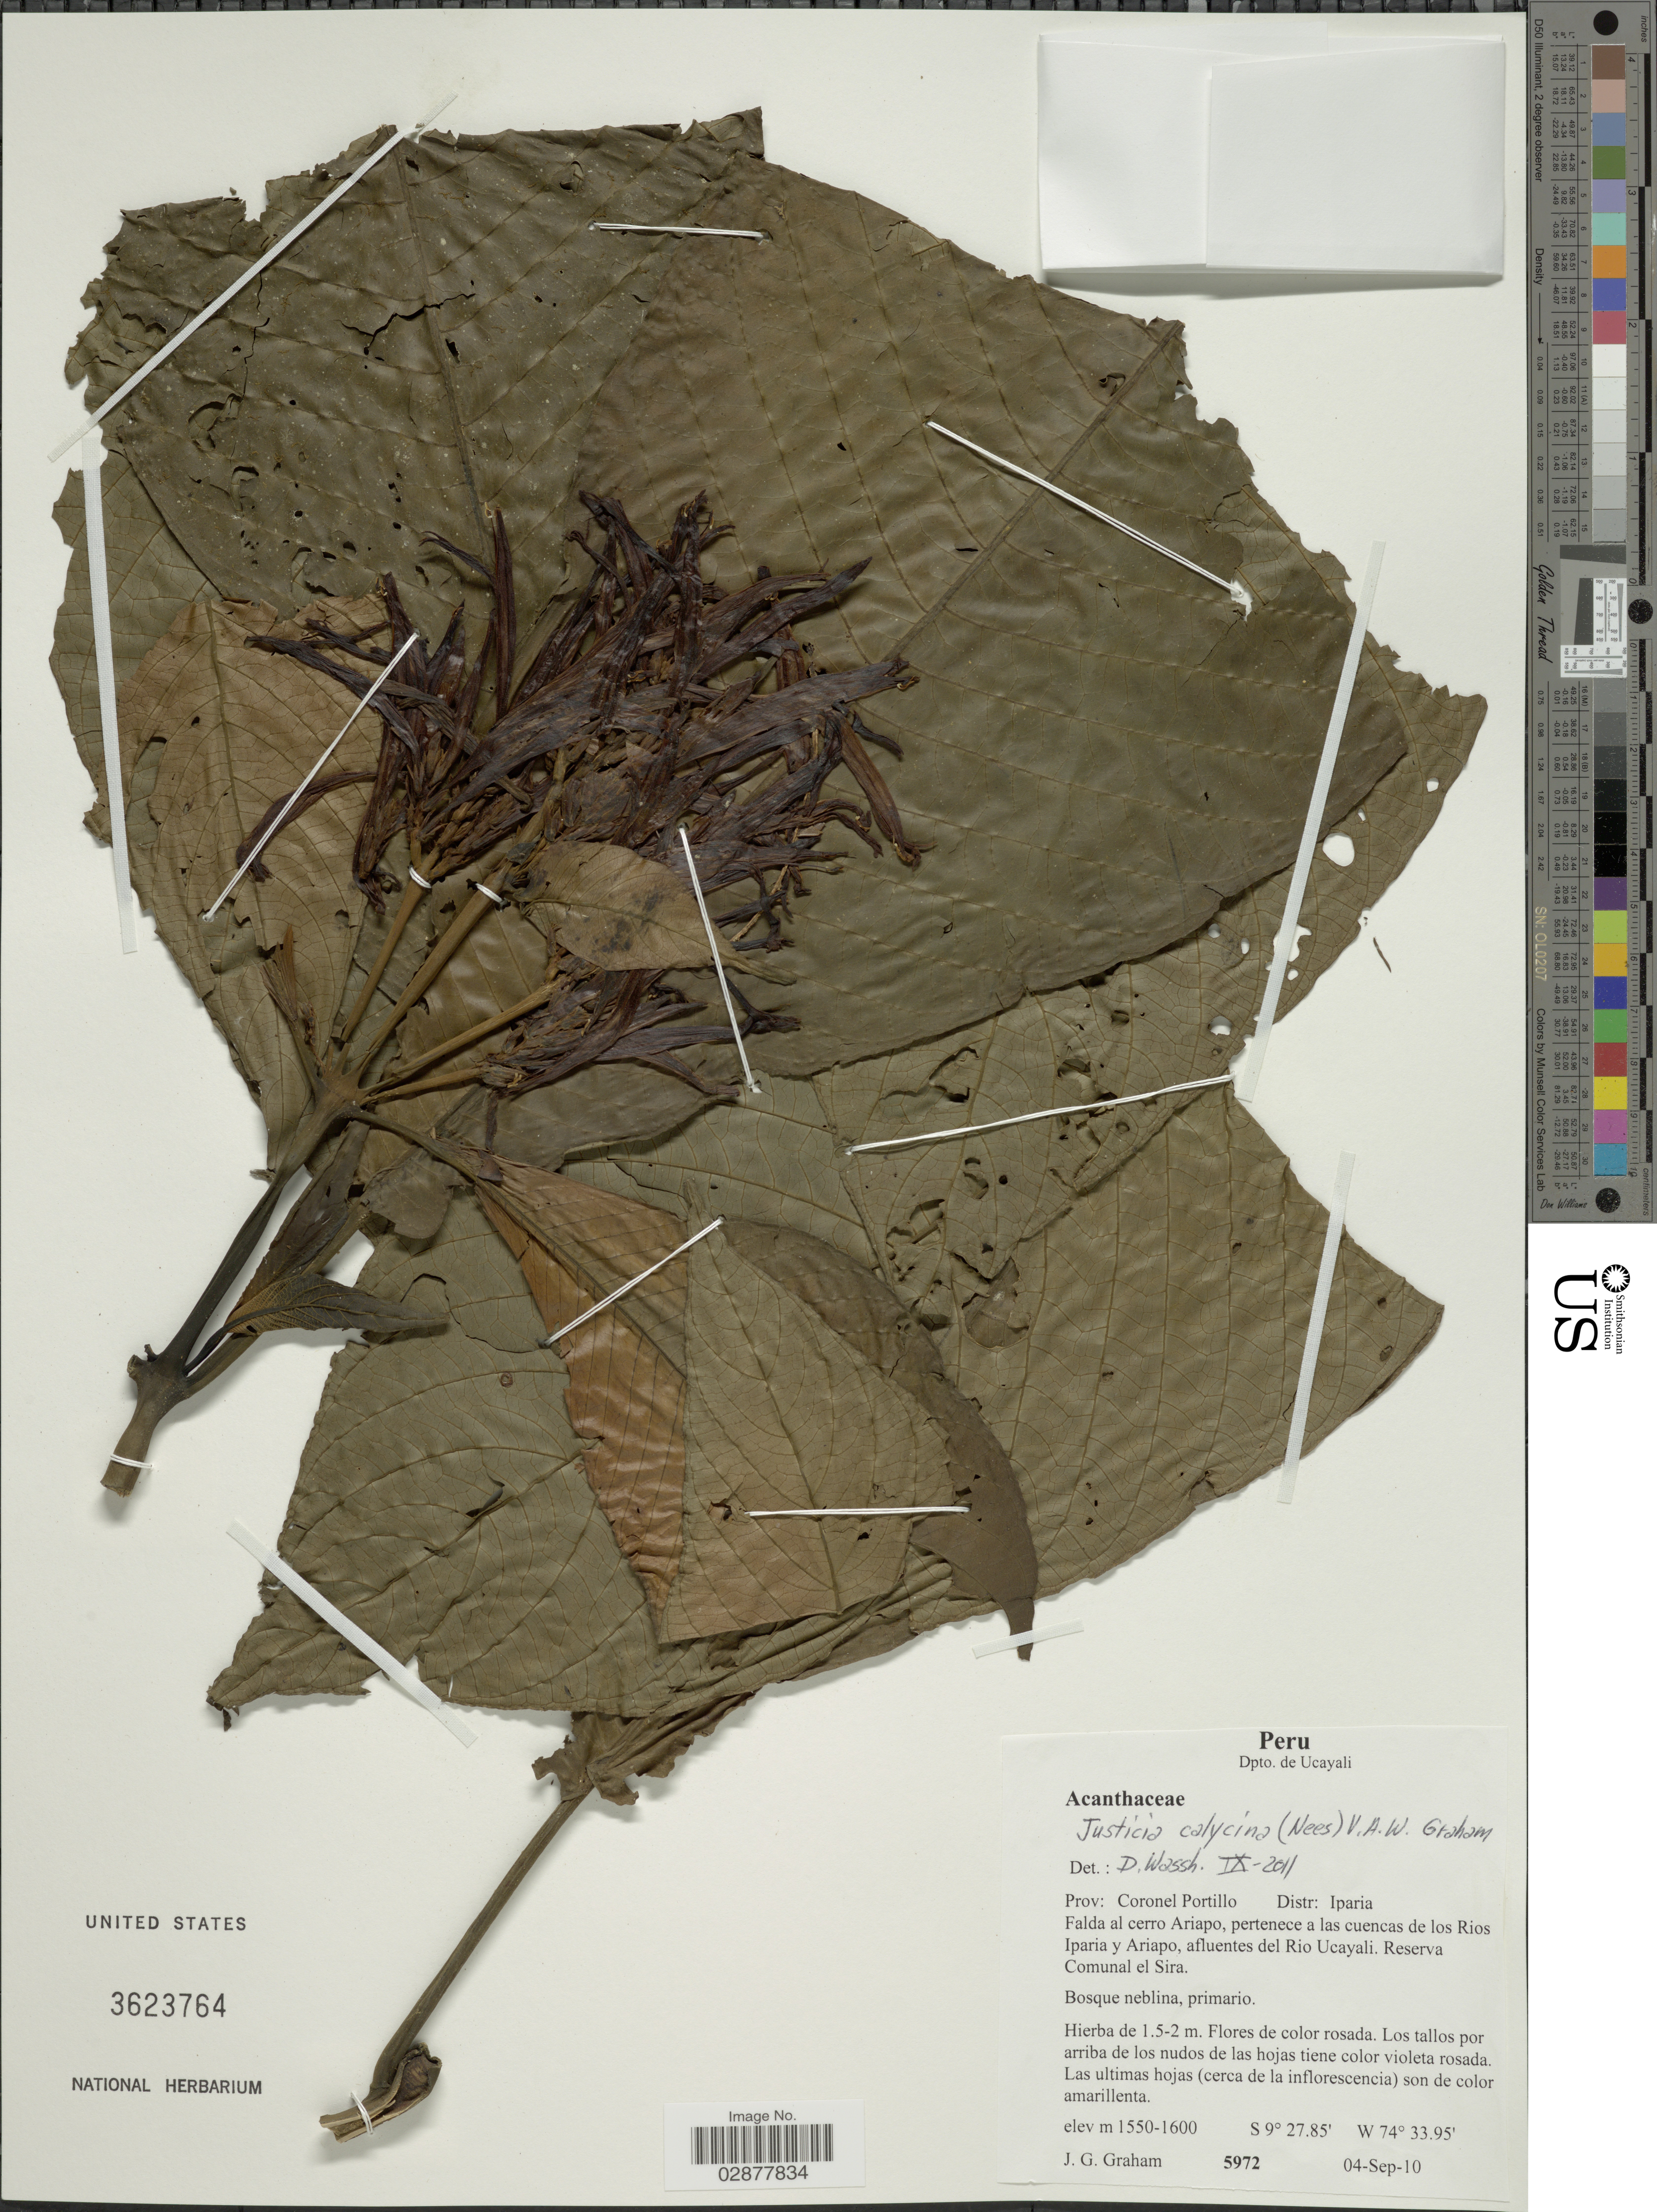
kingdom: Plantae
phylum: Tracheophyta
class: Magnoliopsida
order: Lamiales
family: Acanthaceae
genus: Justicia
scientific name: Justicia calycina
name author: (Nees) V.A.W. Graham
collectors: J. Graham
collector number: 5972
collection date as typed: Transcribed d/m/y: 4/9/10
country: Peru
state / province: Ucayali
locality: Dpto. de Ucayali. Prov.: Coronel Portillo, Distr.: Iparia. Falda al cerro Ariapo, pertenece a las cuencas de los Rios Iparia y Ariapo, afluentes del Rio Ucayali. Reserva Comunal el Sira.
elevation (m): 1550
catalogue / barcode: US 3623764